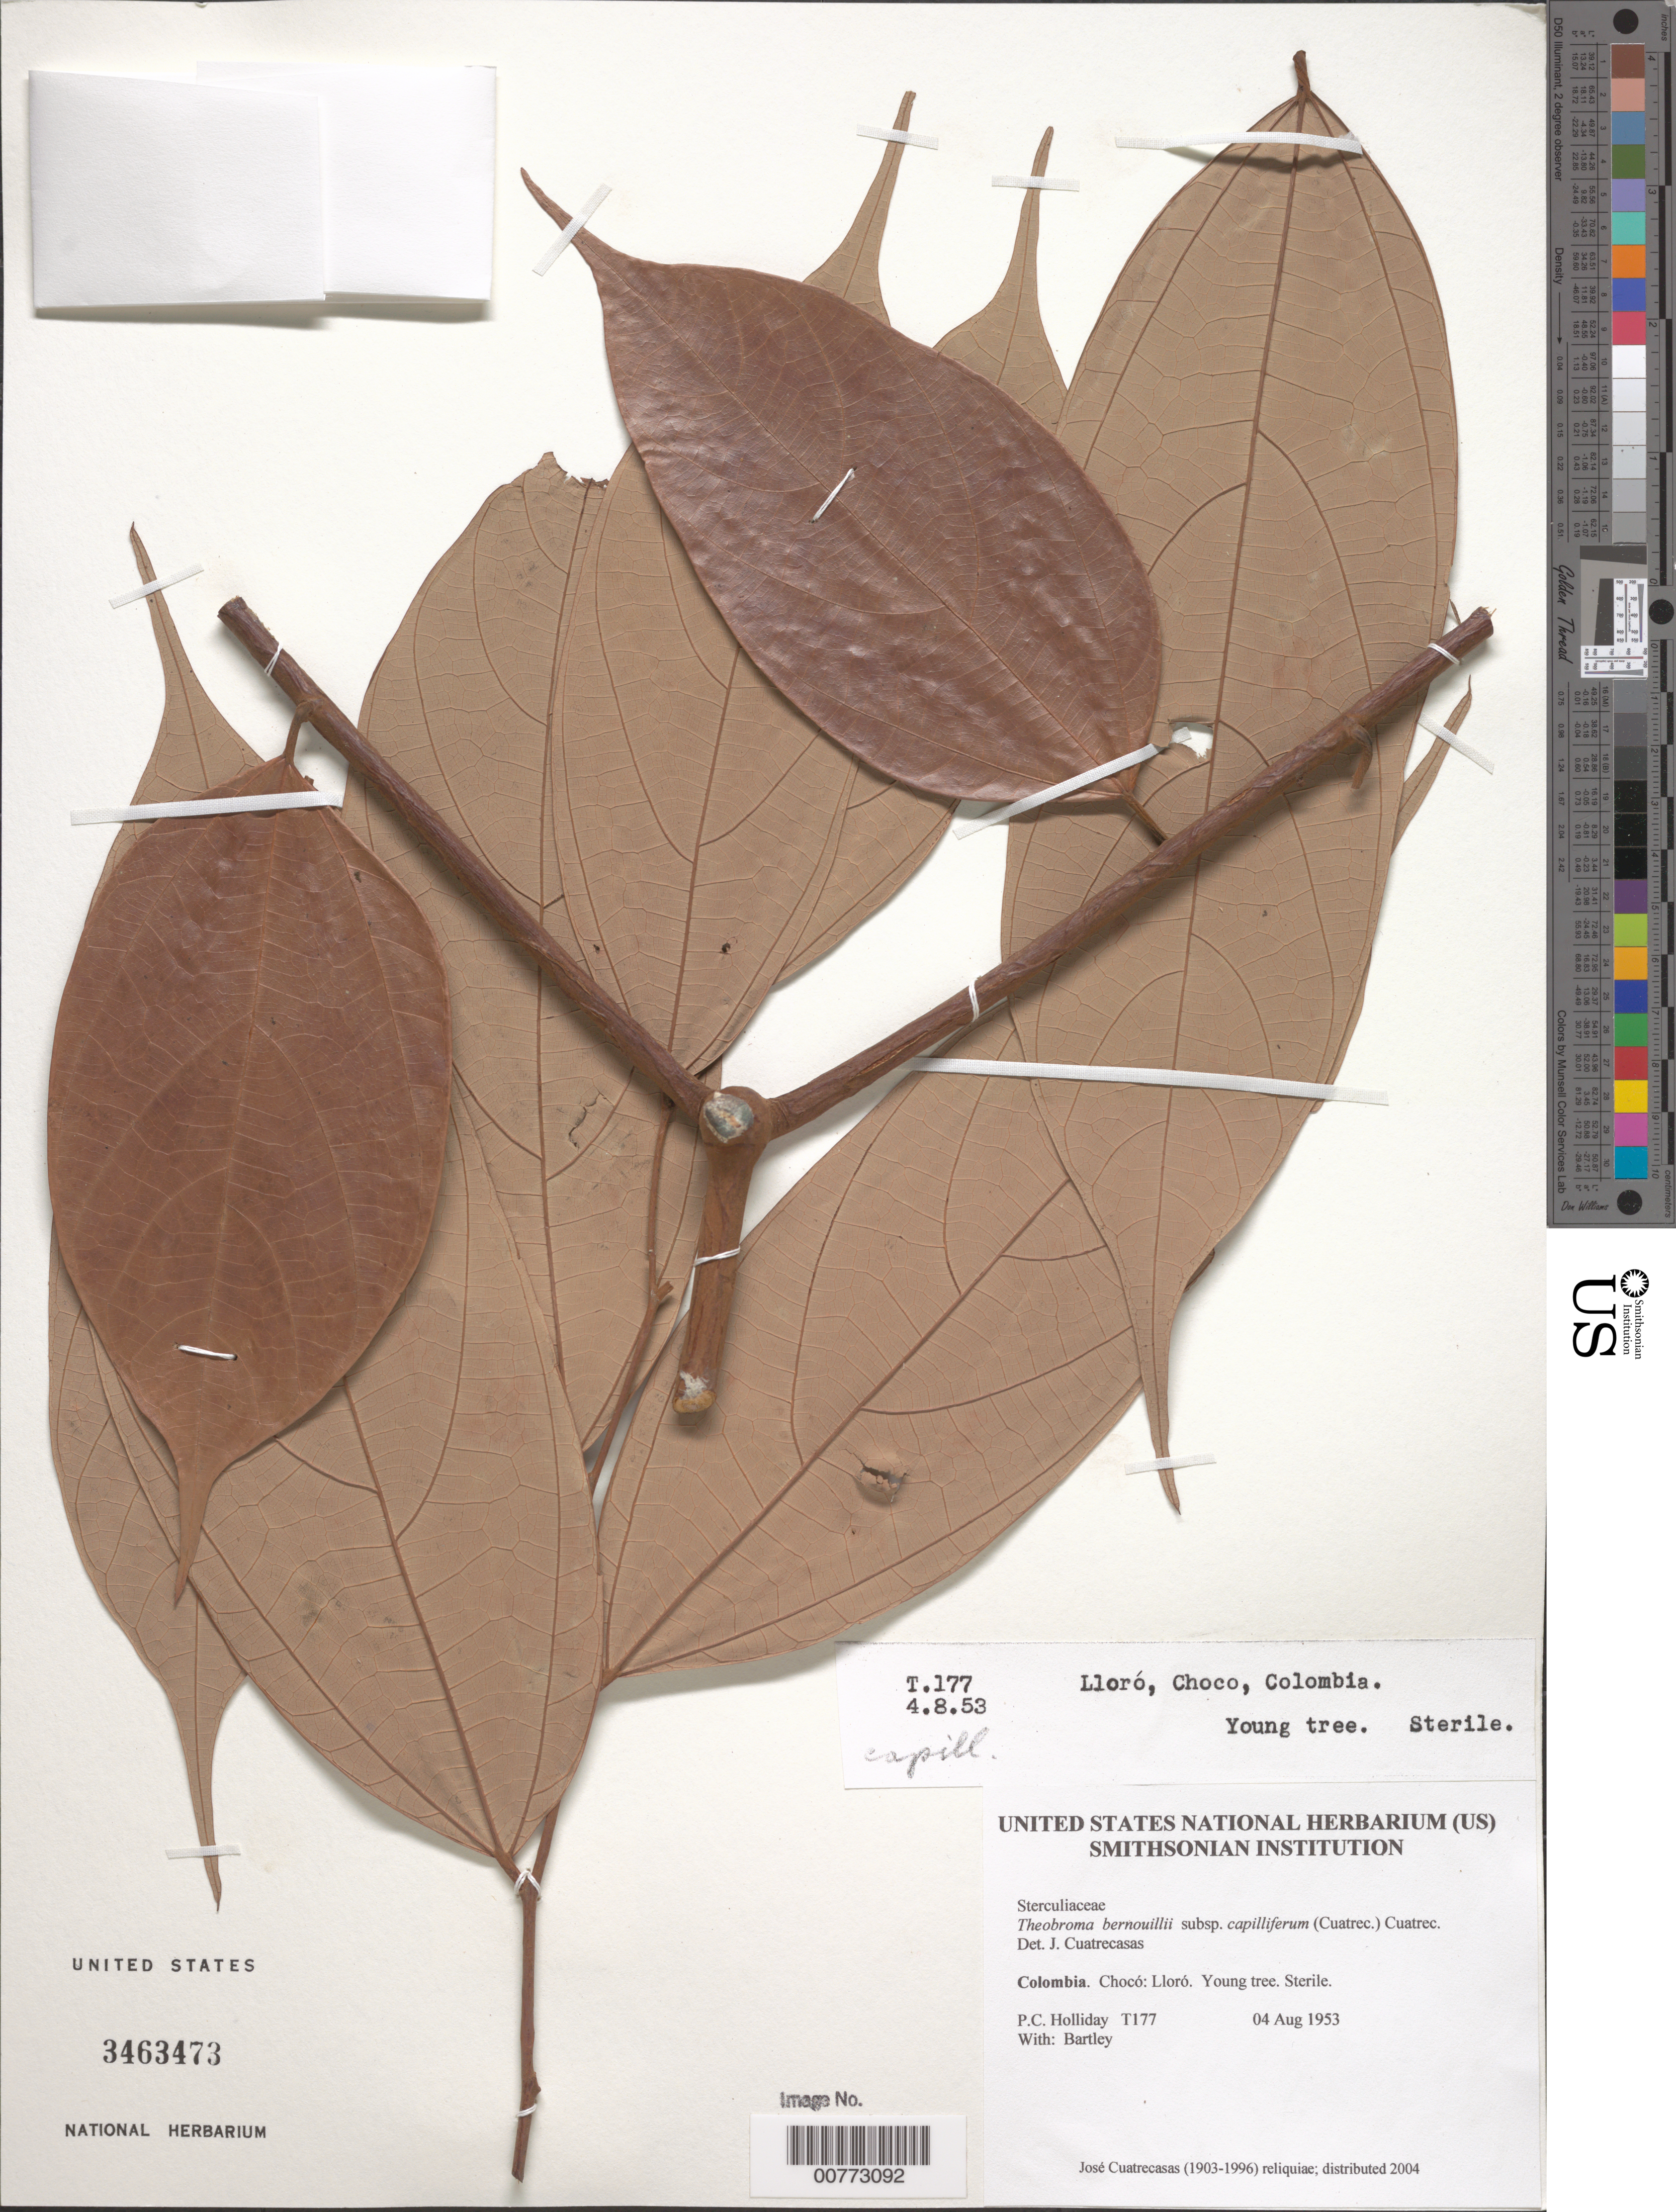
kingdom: Plantae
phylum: Tracheophyta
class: Magnoliopsida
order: Malvales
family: Malvaceae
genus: Theobroma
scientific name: Theobroma glaucum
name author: H. Karst.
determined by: Dorr, L. J., (BOT), Smithsonian Institution - National Museum of Natural History (UNITED STATES)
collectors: P. C. Holliday & -. Bartley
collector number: T177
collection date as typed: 04 Aug 1953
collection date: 1953-08-04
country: Colombia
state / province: Chocó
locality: Lloró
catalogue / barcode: US 3463473